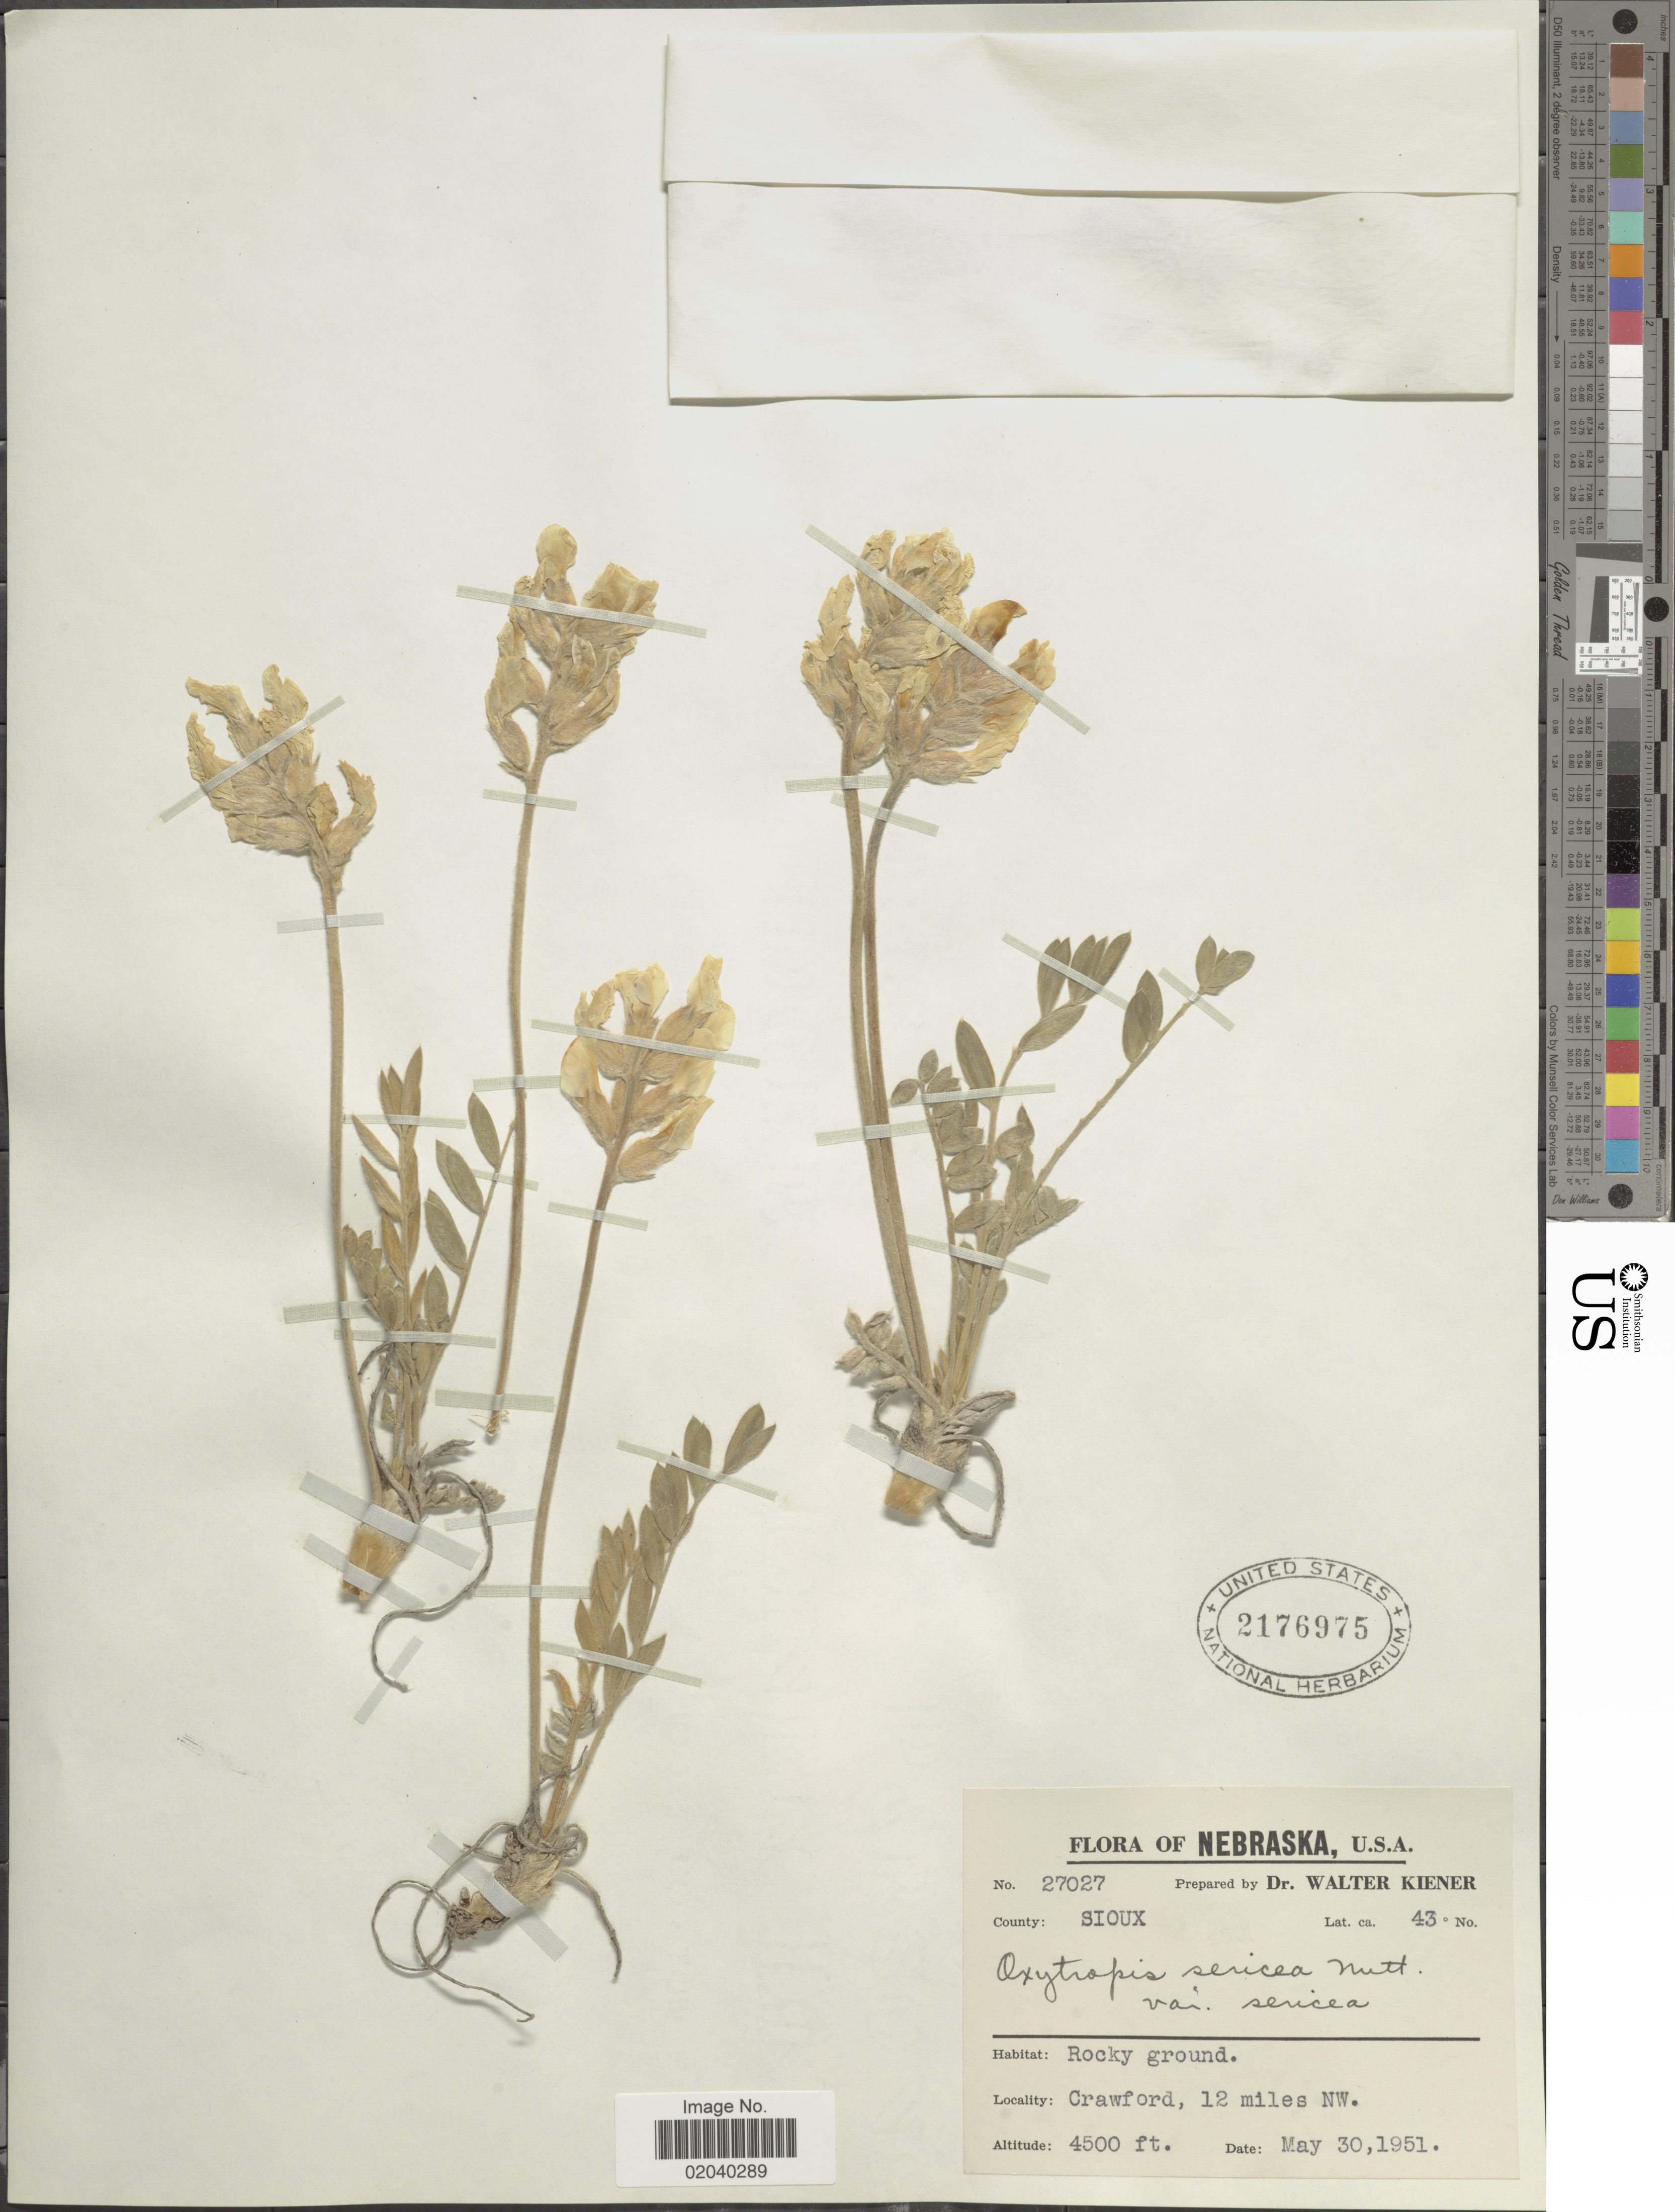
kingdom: Plantae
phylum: Tracheophyta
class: Magnoliopsida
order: Fabales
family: Fabaceae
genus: Oxytropis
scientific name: Oxytropis sericea var. sericea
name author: Nutt.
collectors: W. Kiener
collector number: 27027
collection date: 1951-05-30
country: United States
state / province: Nebraska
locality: County: Sioux, Rocky ground, Crawford, 12 miles NW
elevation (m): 1372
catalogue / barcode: US 2176975